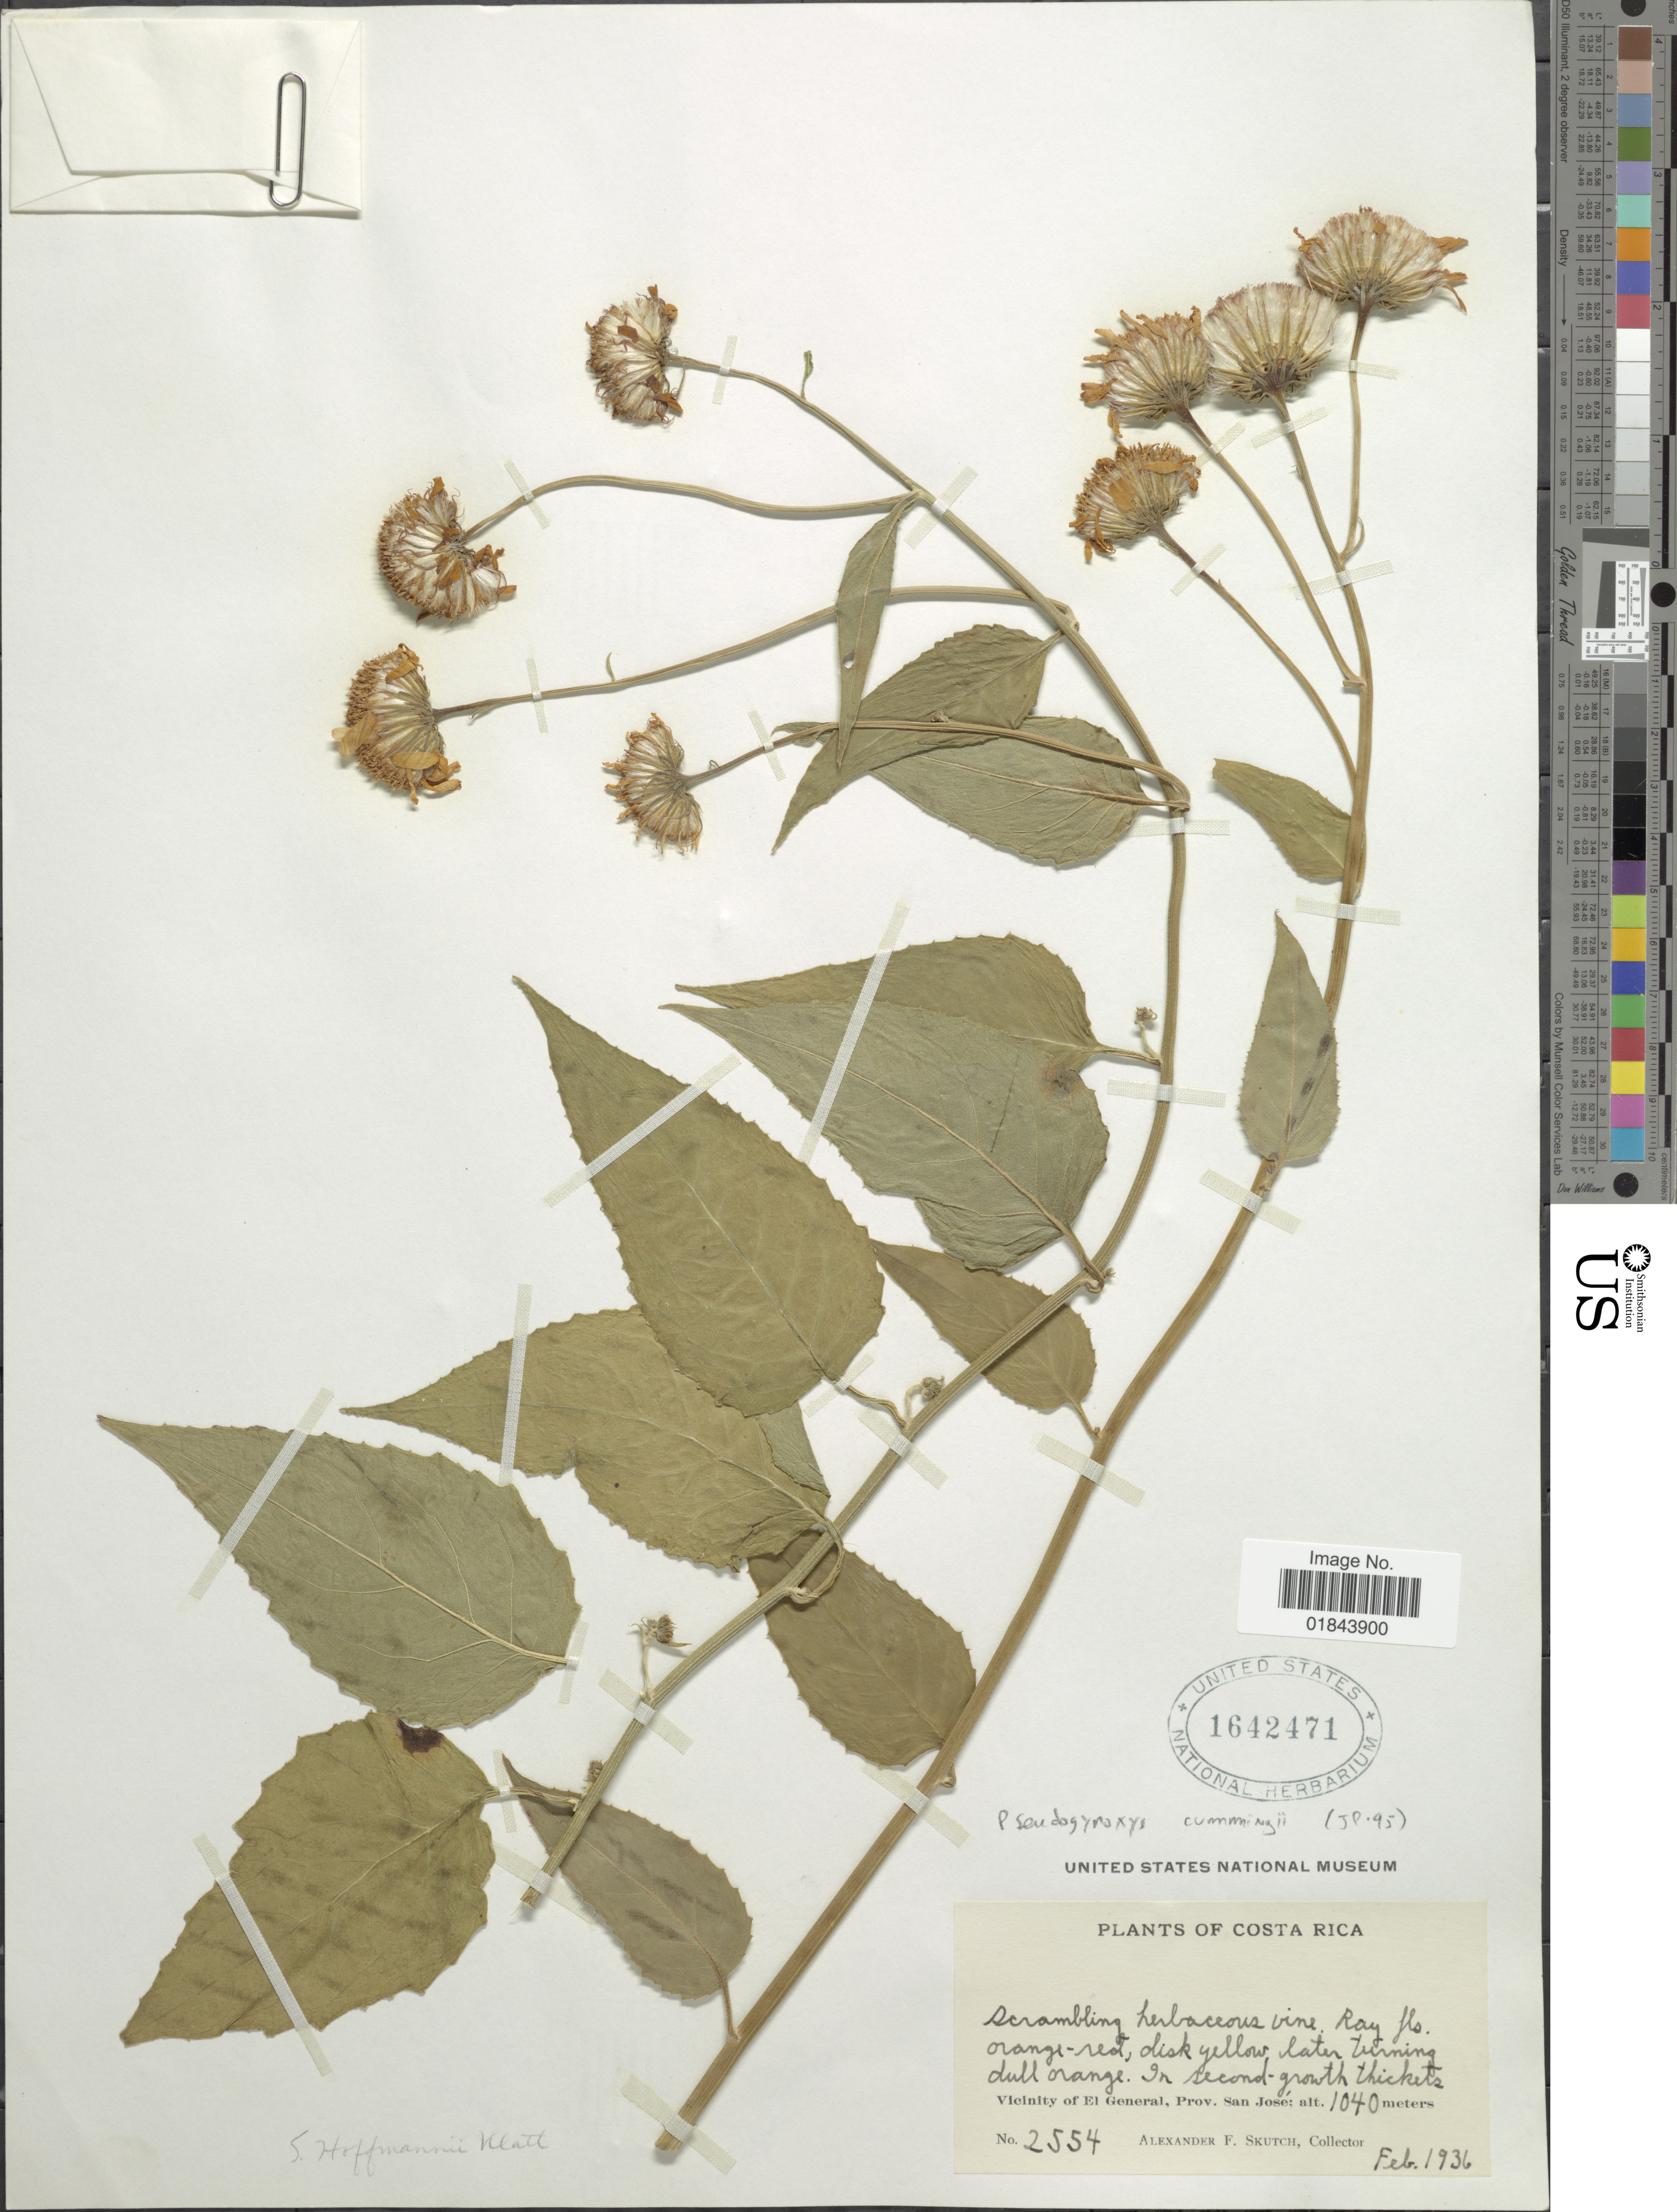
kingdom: Plantae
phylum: Tracheophyta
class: Magnoliopsida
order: Asterales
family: Asteraceae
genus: Pseudogynoxys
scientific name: Pseudogynoxys cummingii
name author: (Benth.) H. Rob. & Cuatrec.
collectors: A. F. Skutch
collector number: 2554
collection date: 1936-02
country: Costa Rica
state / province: San José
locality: Vicinity of El General, Prov. San José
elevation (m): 1040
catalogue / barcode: US 1642471